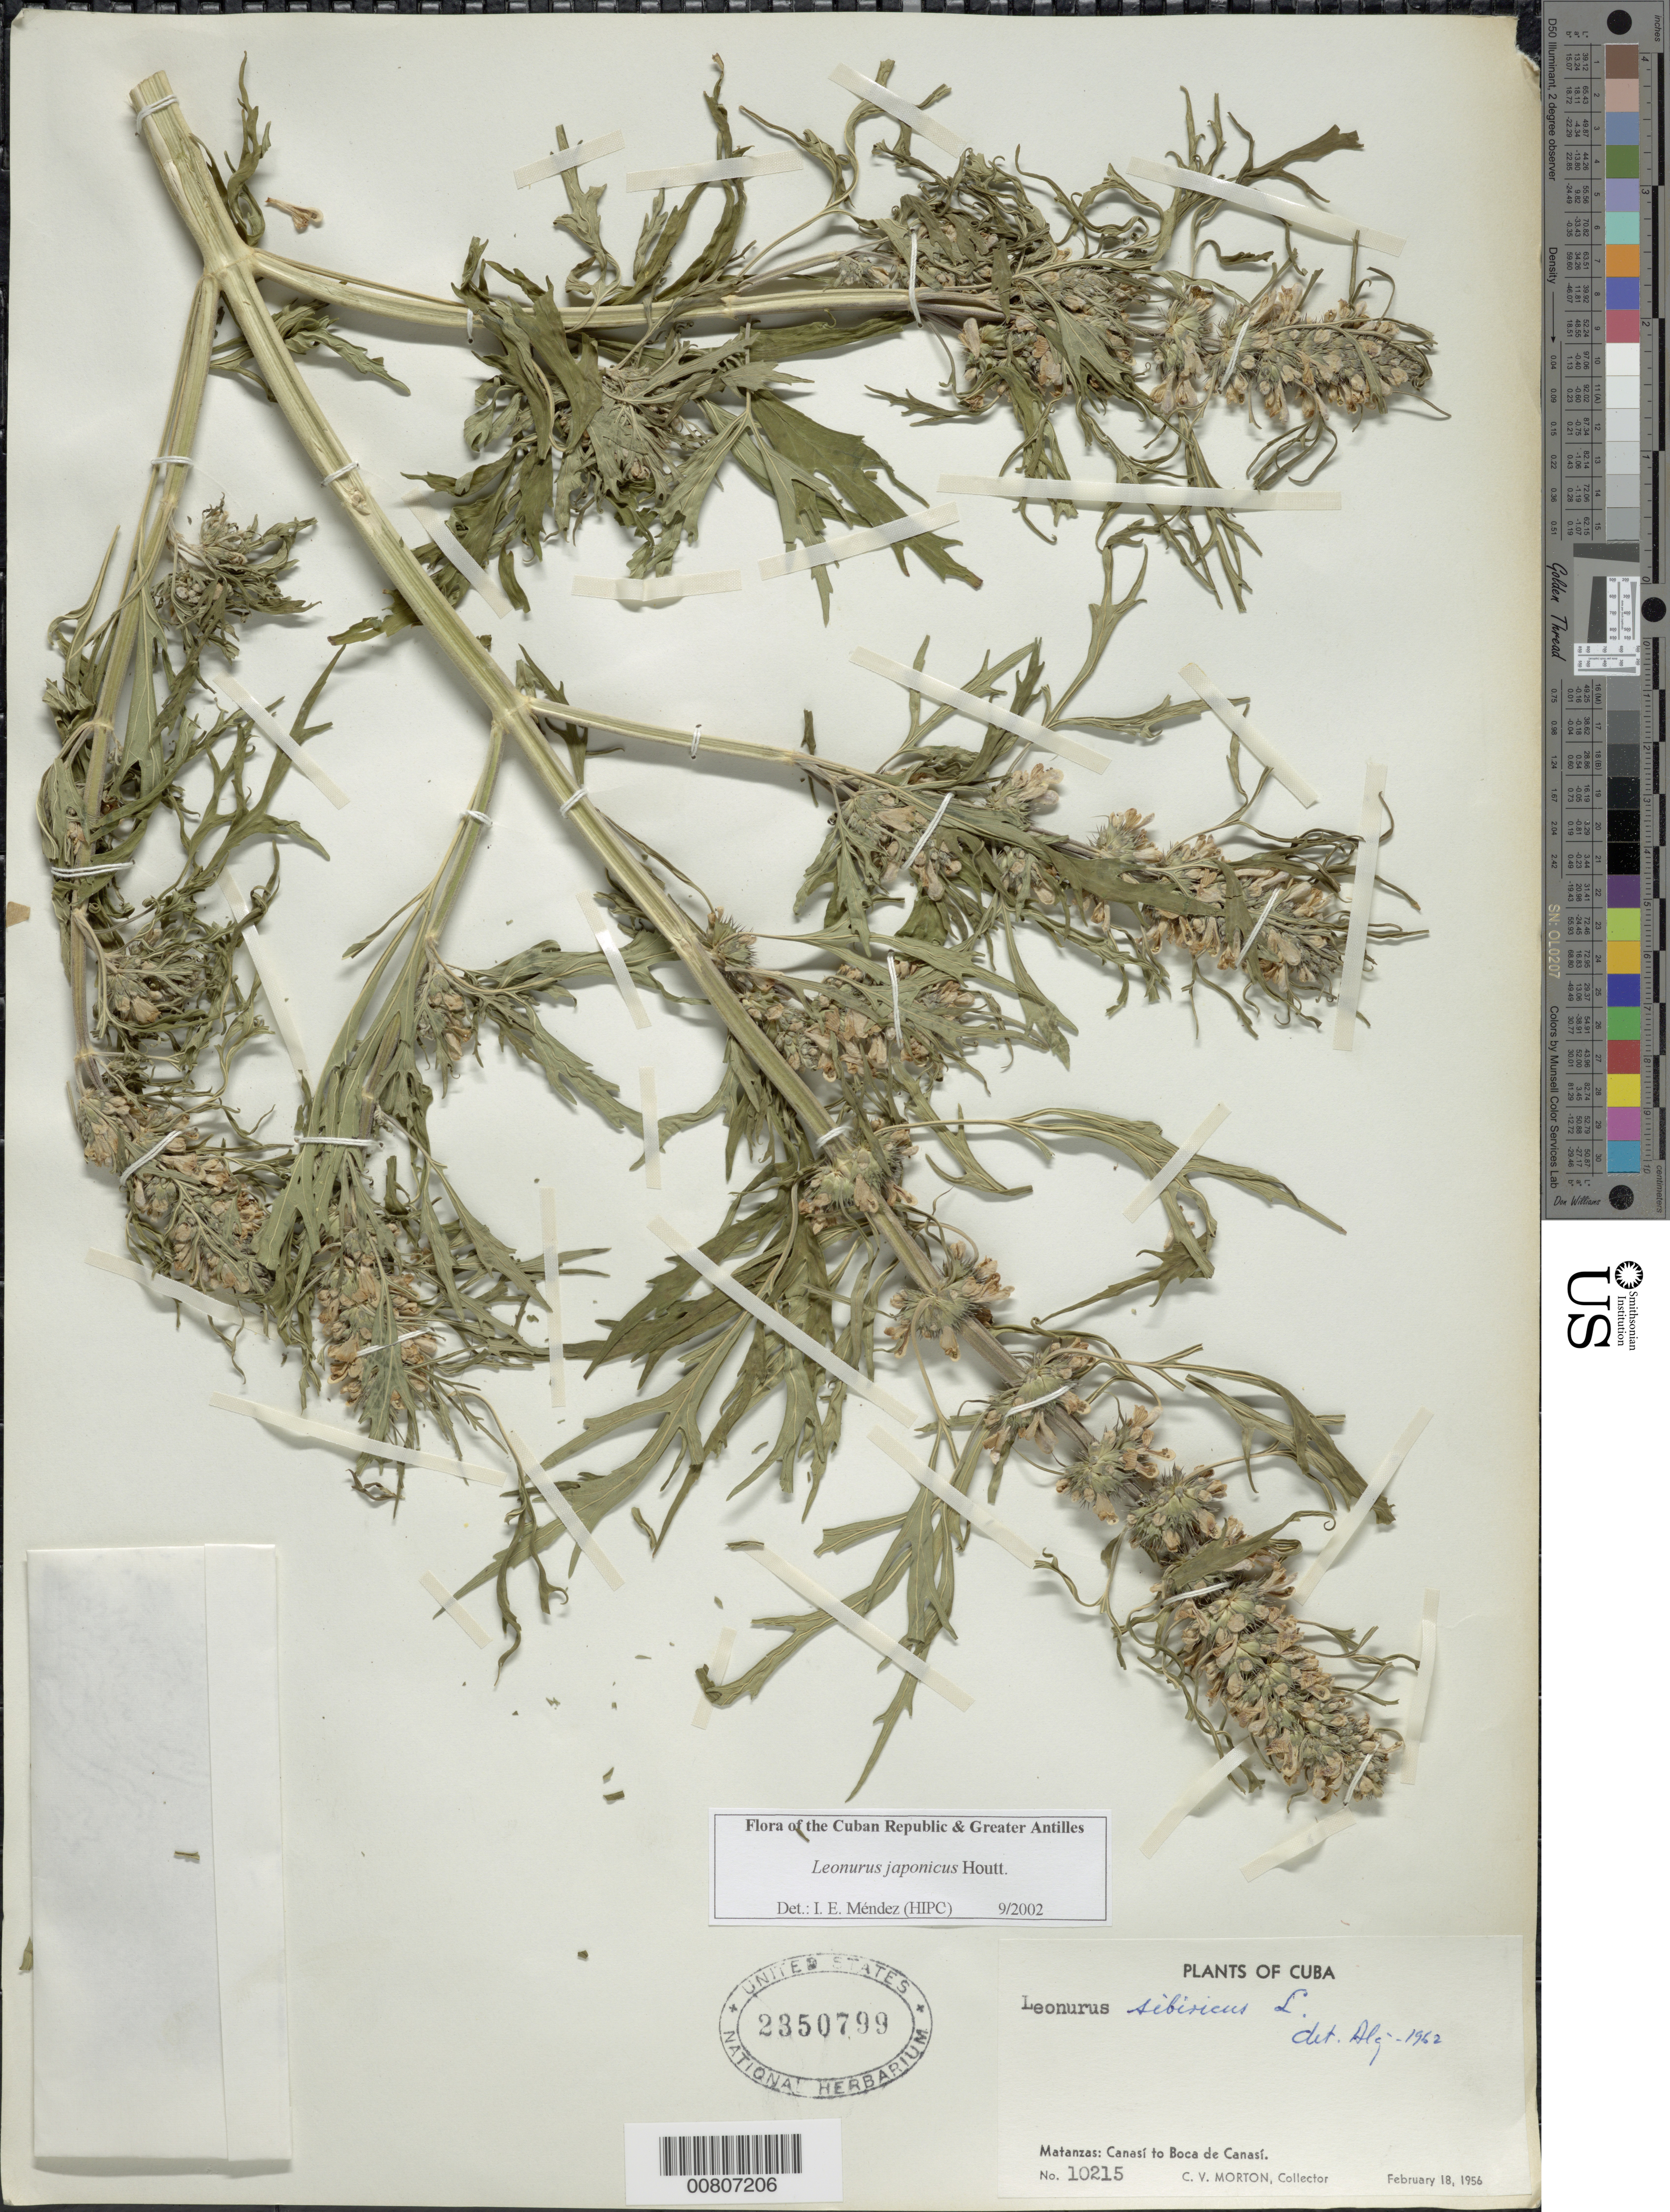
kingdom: Plantae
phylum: Tracheophyta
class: Magnoliopsida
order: Lamiales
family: Lamiaceae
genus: Leonurus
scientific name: Leonurus japonicus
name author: Houtt.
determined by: Méndez, Isidro E., (HIPC)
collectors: C. V. Morton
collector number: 10215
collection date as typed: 18 Feb 1956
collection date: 1956-02-18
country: Cuba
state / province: Matanzas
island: Cuba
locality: Canasí to Boca de Canasí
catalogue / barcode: US 2350799